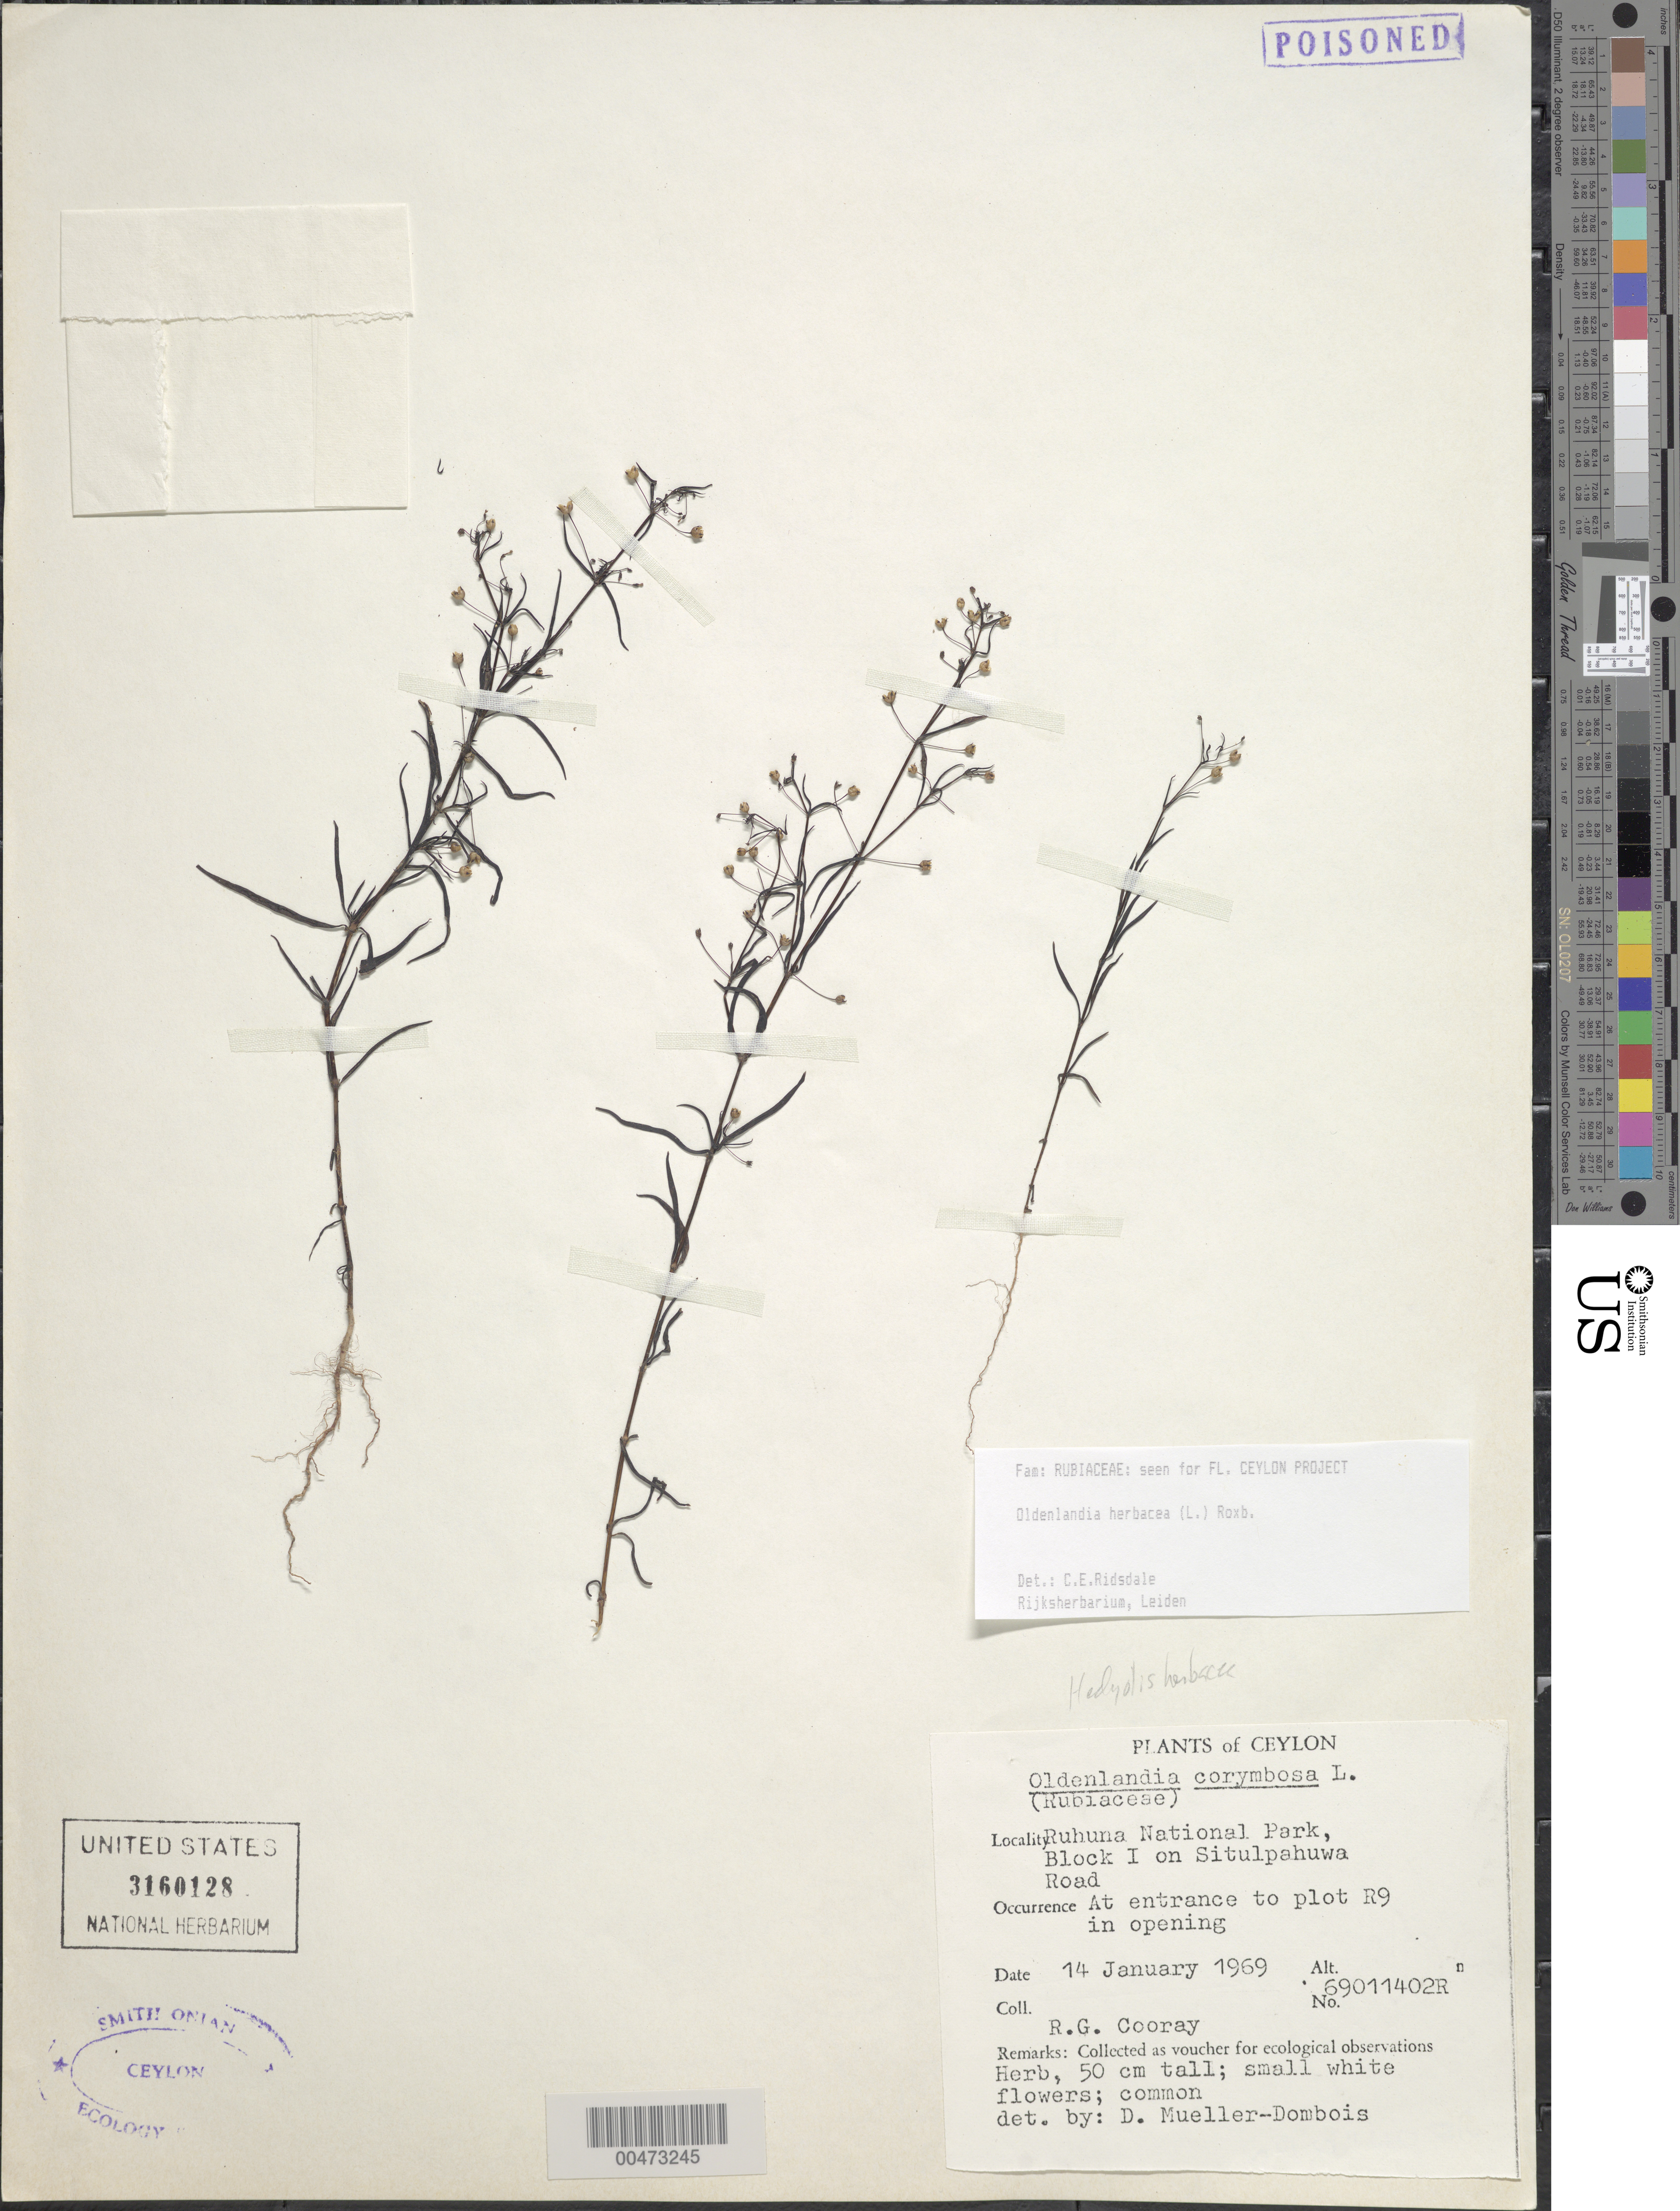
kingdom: Plantae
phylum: Tracheophyta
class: Magnoliopsida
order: Gentianales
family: Rubiaceae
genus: Oldenlandia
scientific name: Oldenlandia herbacea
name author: (L.) Roxb.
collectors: R. Cooray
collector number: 69011402R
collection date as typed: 14 Jan 1969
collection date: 1969-01-14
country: Sri Lanka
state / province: Southern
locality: Ruhuna National Park, Block I on Situlpahuwa Rd.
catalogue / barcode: US 3160128